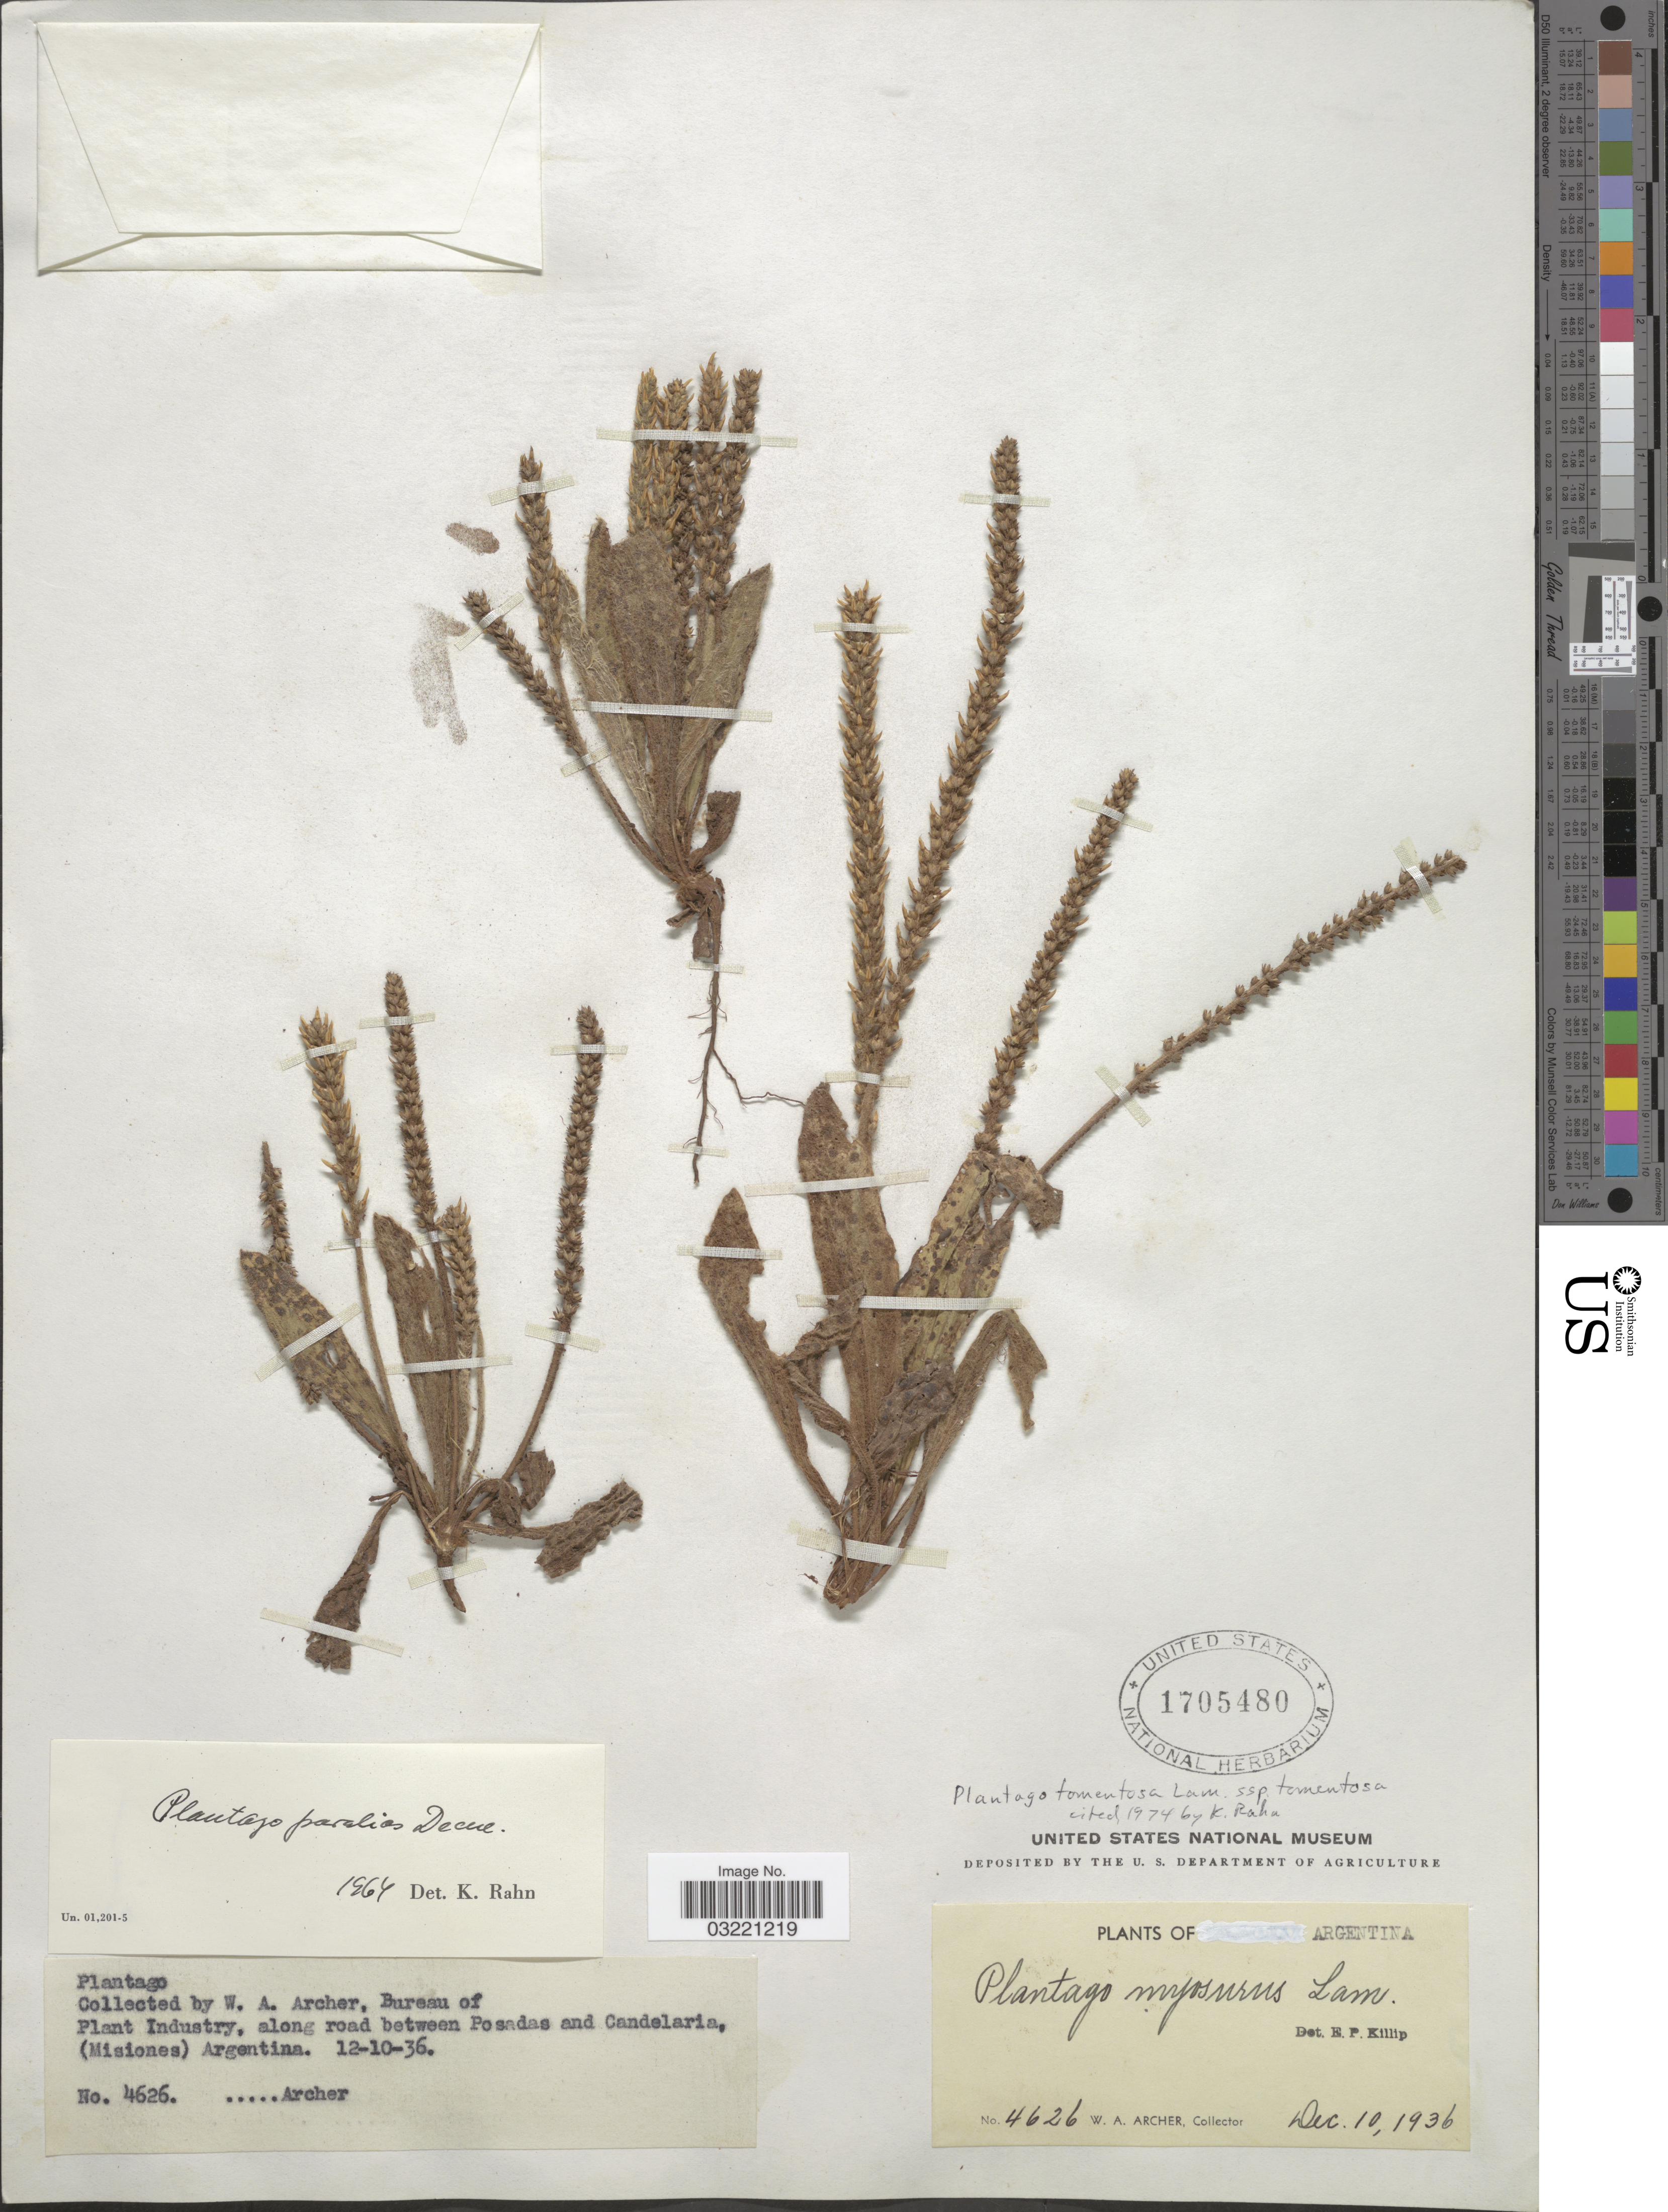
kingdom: Plantae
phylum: Tracheophyta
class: Magnoliopsida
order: Lamiales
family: Plantaginaceae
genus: Plantago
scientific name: Plantago tomentosa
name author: Lam.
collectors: W. Archer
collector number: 4626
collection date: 1936-12-10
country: Argentina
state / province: Misiones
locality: Along road between Posadas and Candelaria.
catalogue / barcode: US 1705480